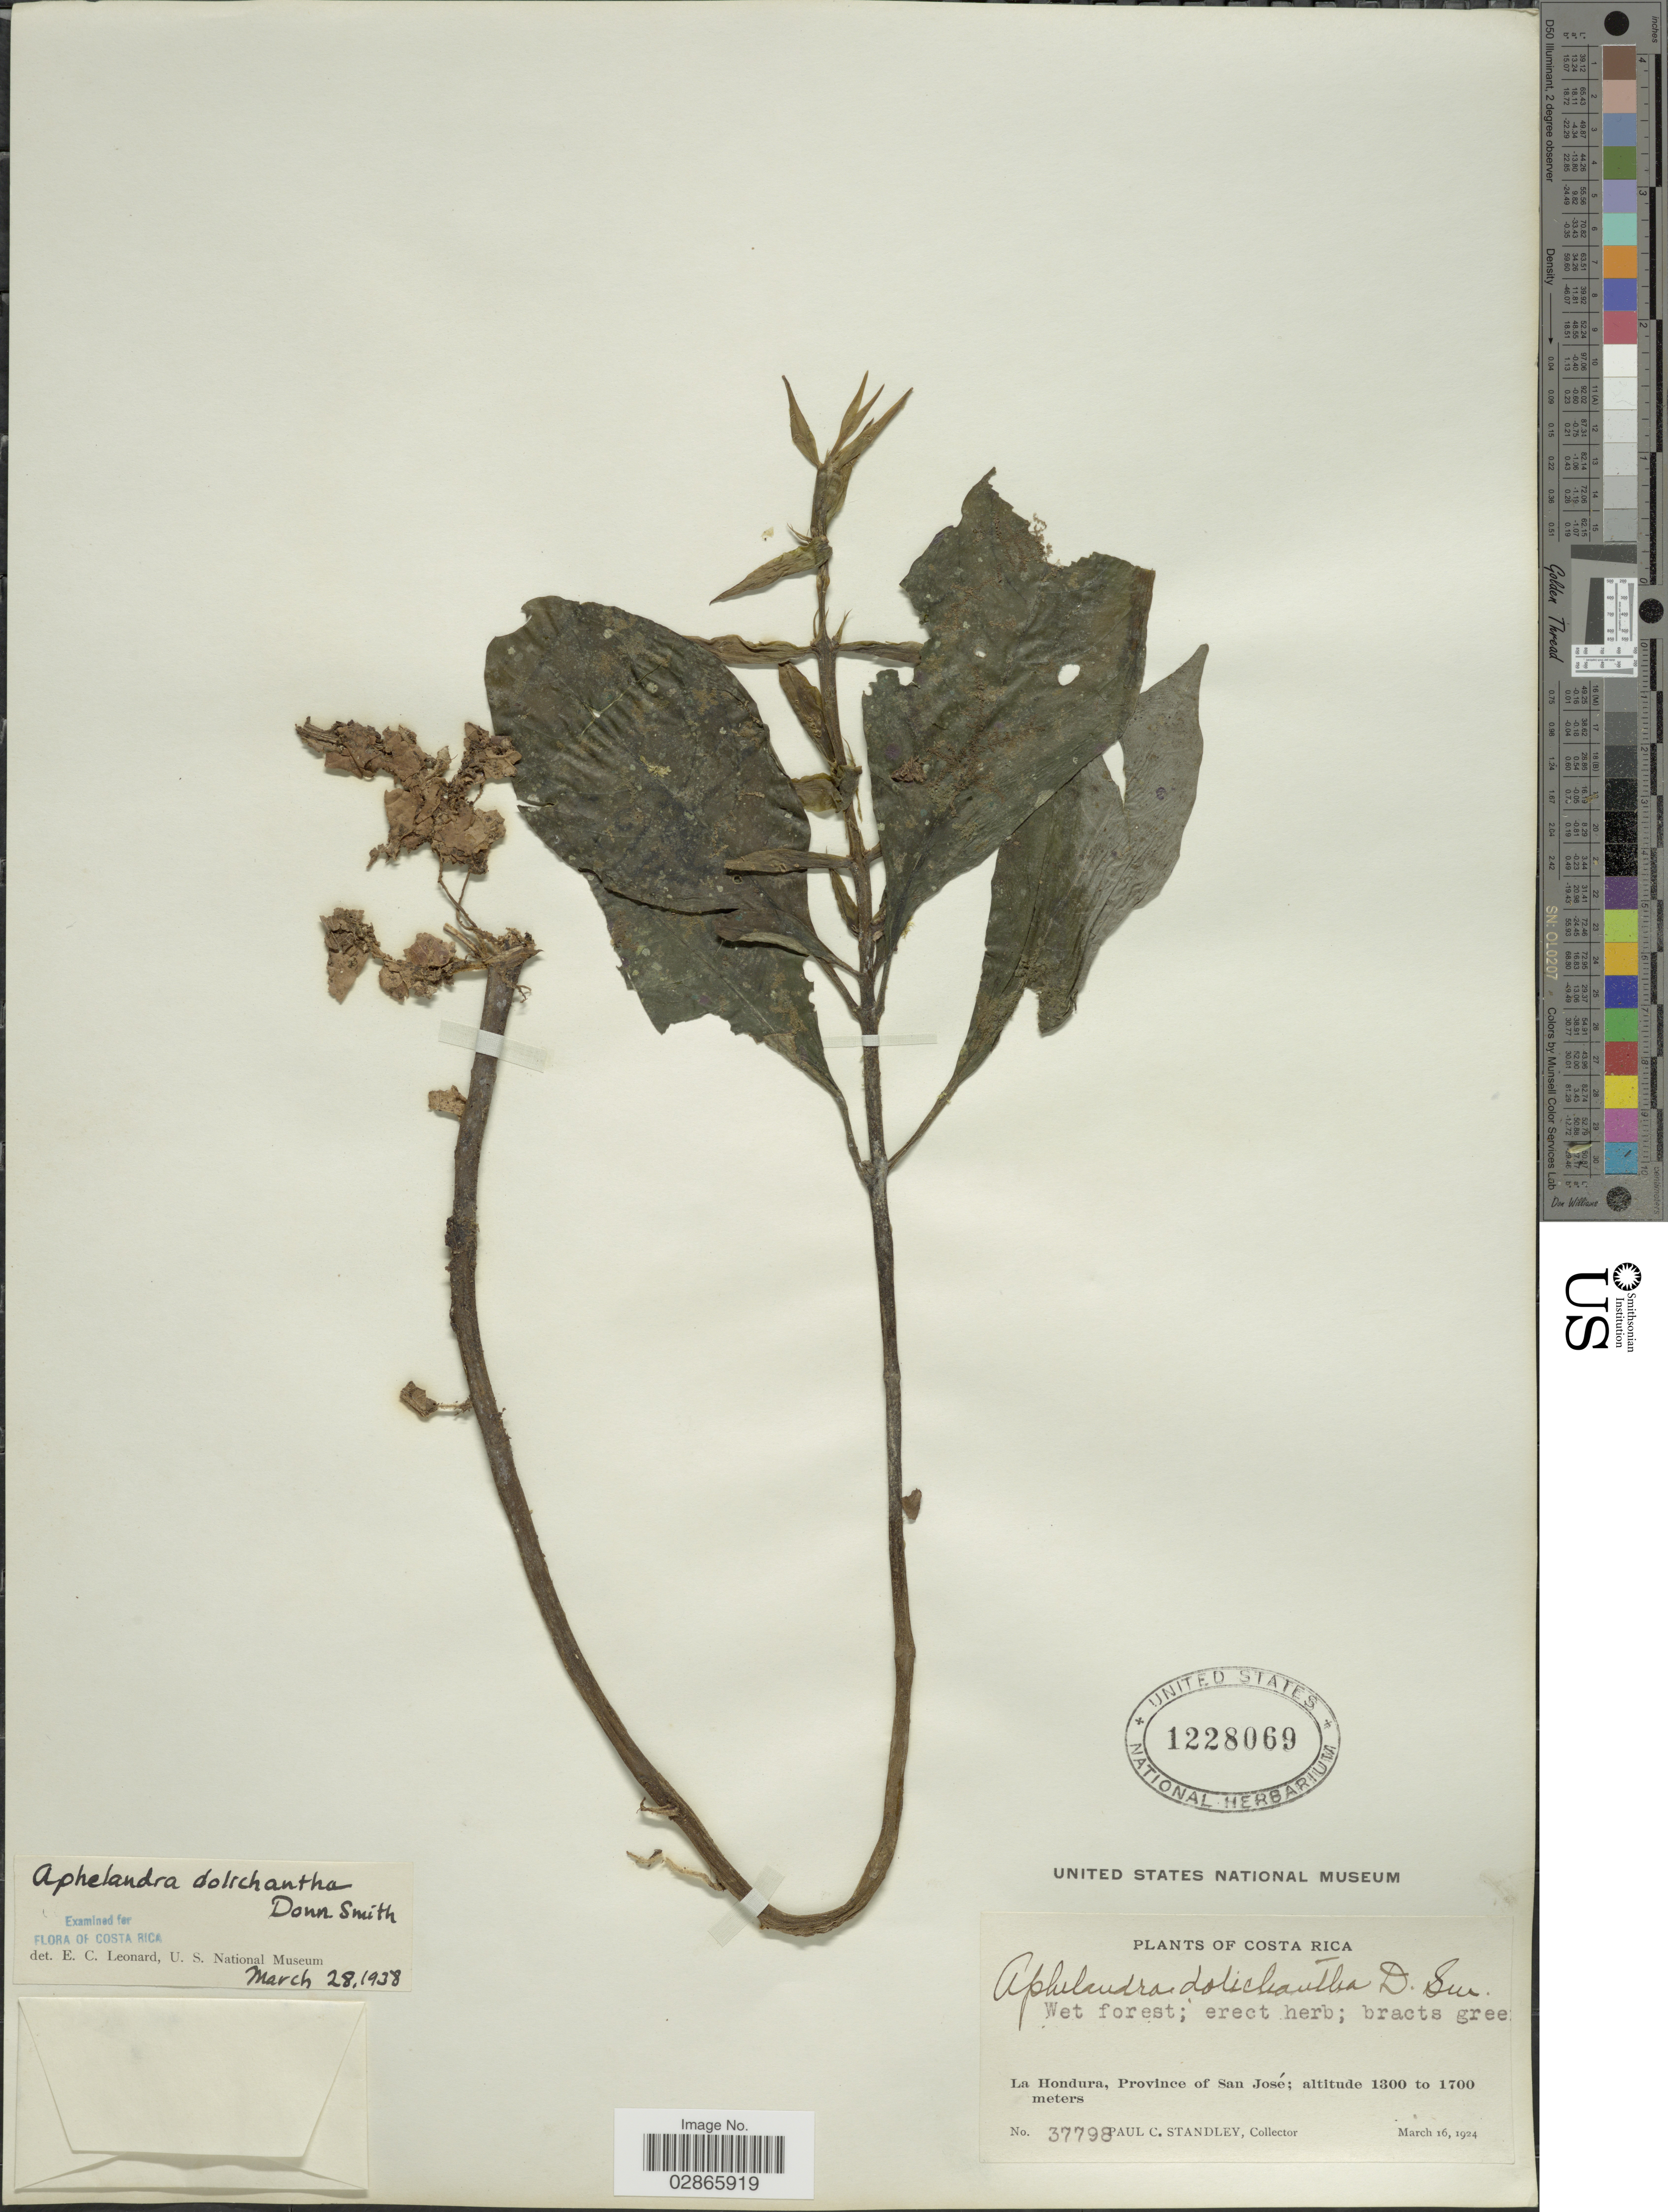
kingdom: Plantae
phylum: Tracheophyta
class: Magnoliopsida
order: Lamiales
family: Acanthaceae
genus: Aphelandra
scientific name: Aphelandra dolichantha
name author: Donn. Sm.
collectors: P. C. Standley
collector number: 37798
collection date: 1924-03-16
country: Costa Rica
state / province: San José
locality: La Hondura.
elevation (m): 1300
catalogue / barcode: US 1228069